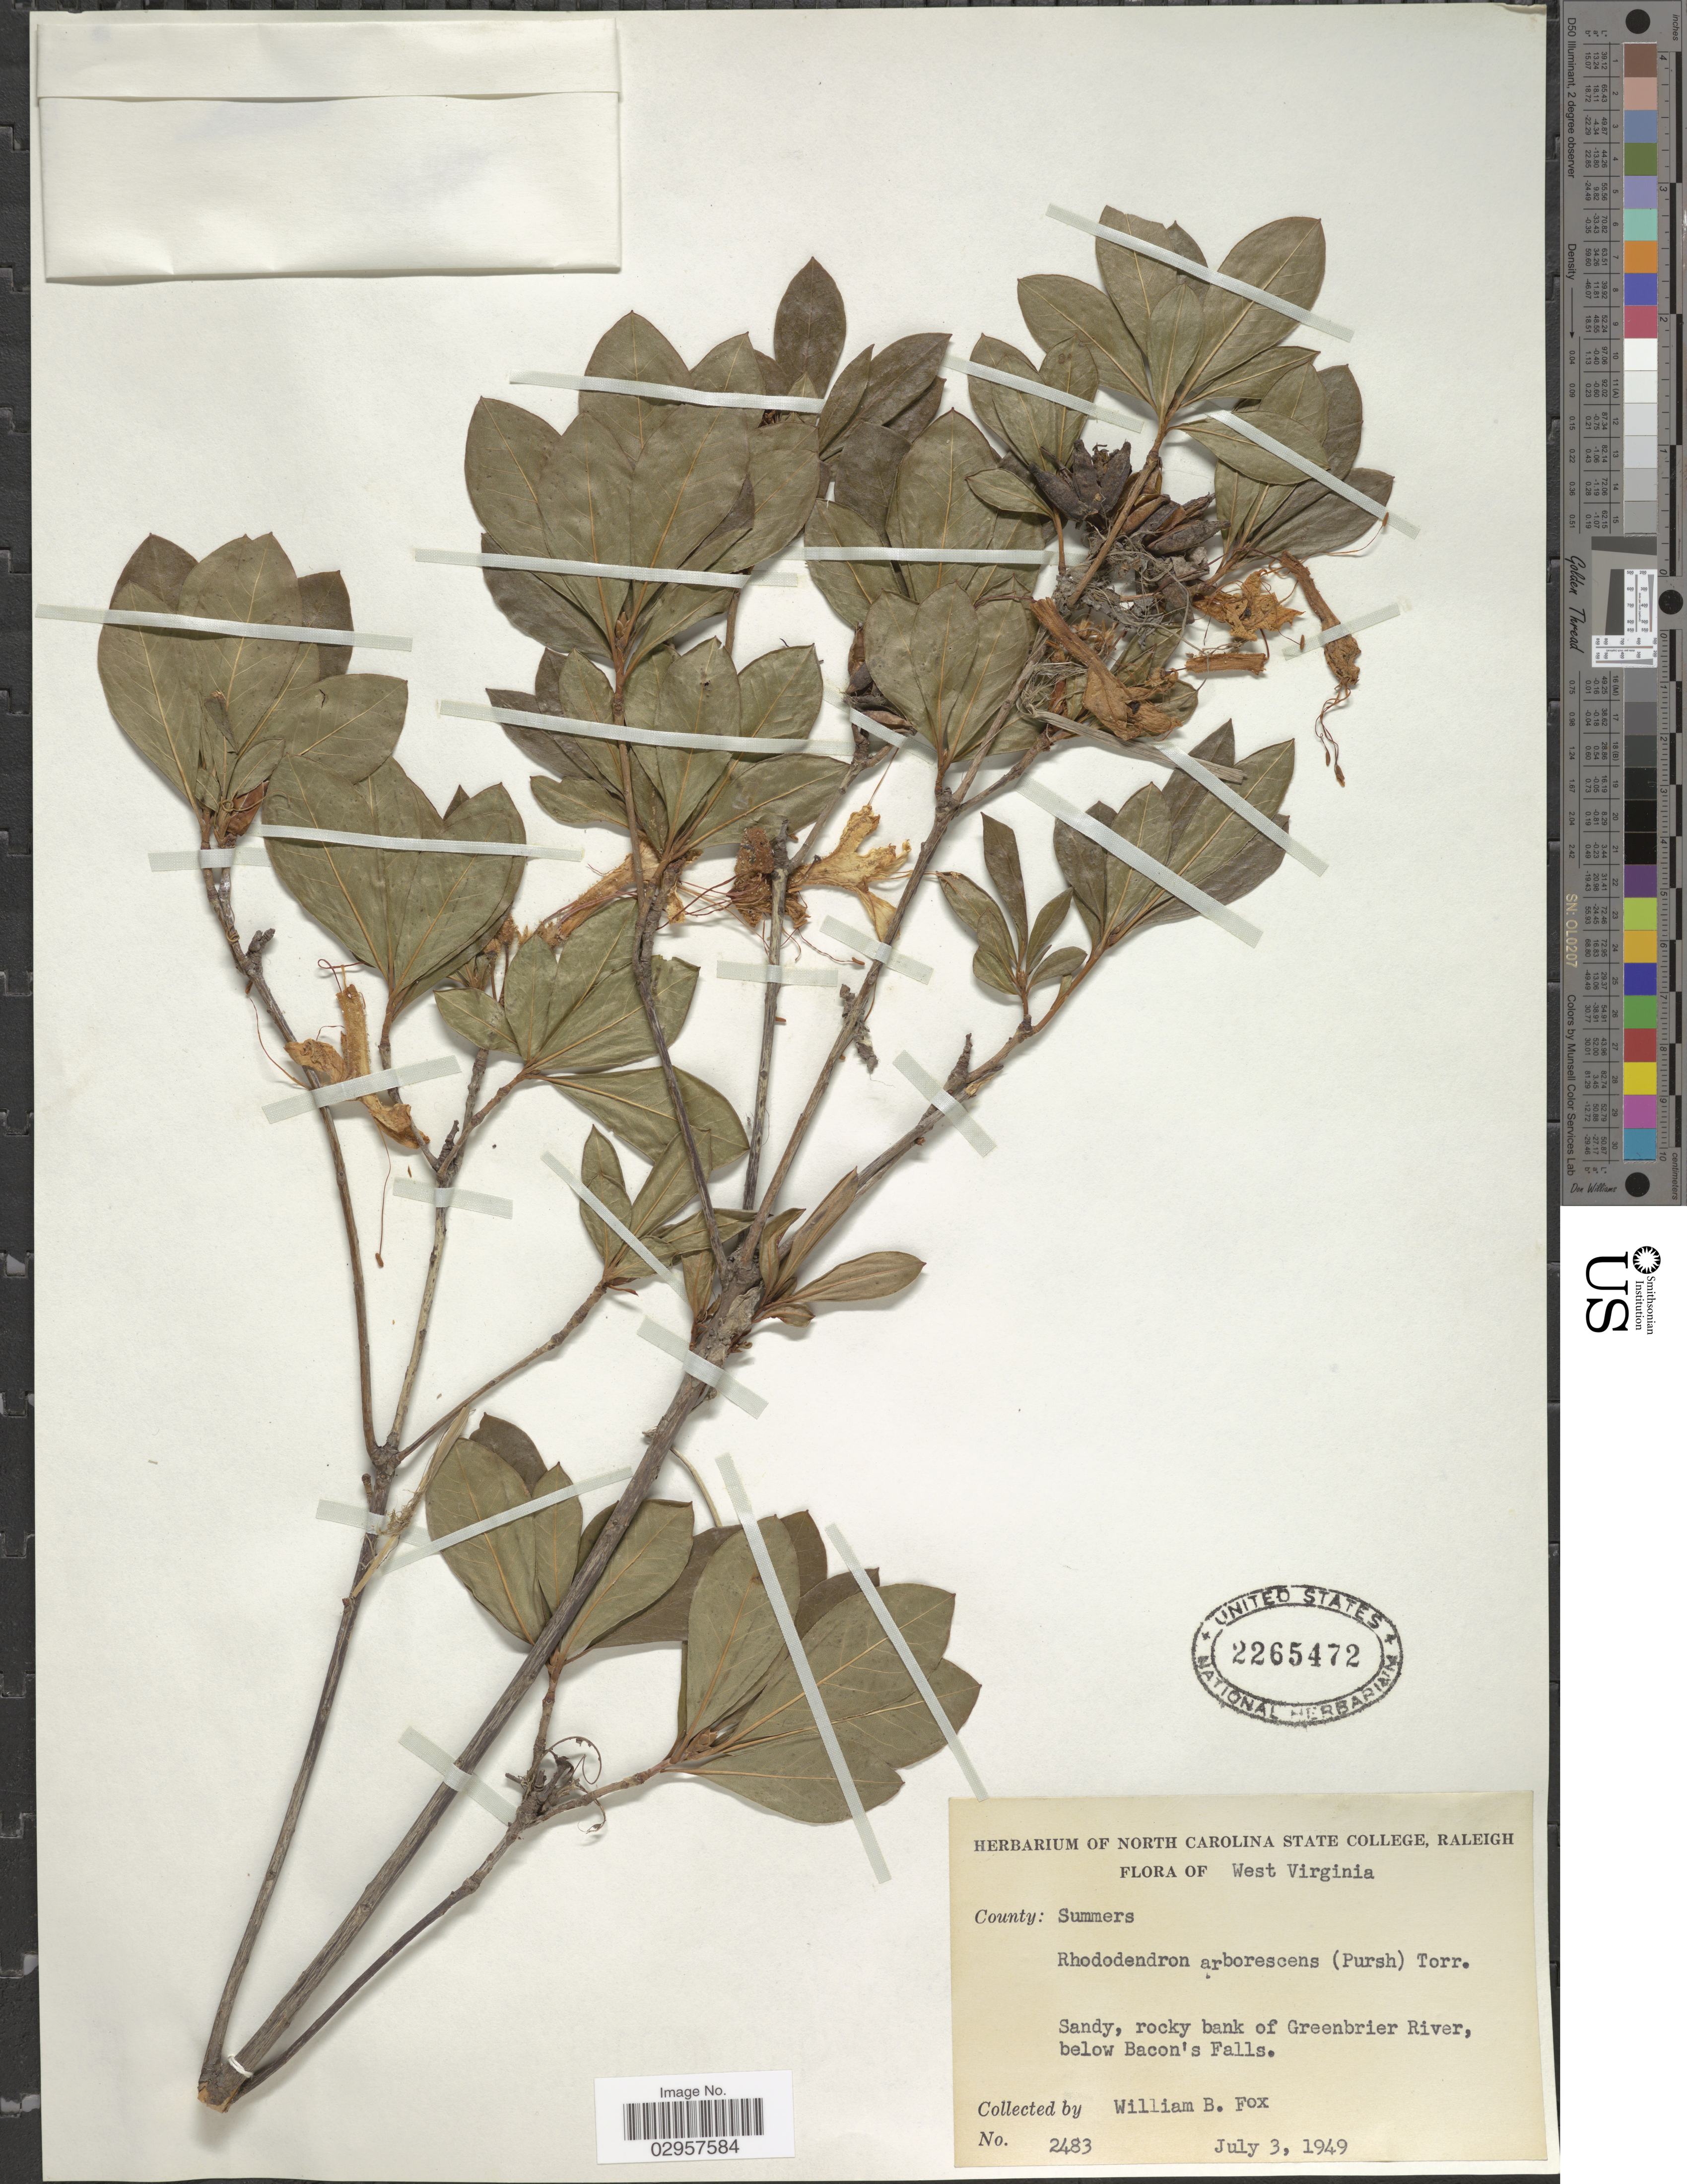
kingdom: Plantae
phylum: Tracheophyta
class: Magnoliopsida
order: Ericales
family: Ericaceae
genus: Rhododendron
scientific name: Rhododendron arborescens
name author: (Pursh) Torr.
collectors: W. B. Fox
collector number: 2483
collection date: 1949-07-03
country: United States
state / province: West Virginia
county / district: Summers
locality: County: Summers. Rocky bank of Greenbrier River, below Bacon's Falls.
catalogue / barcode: US 2265472